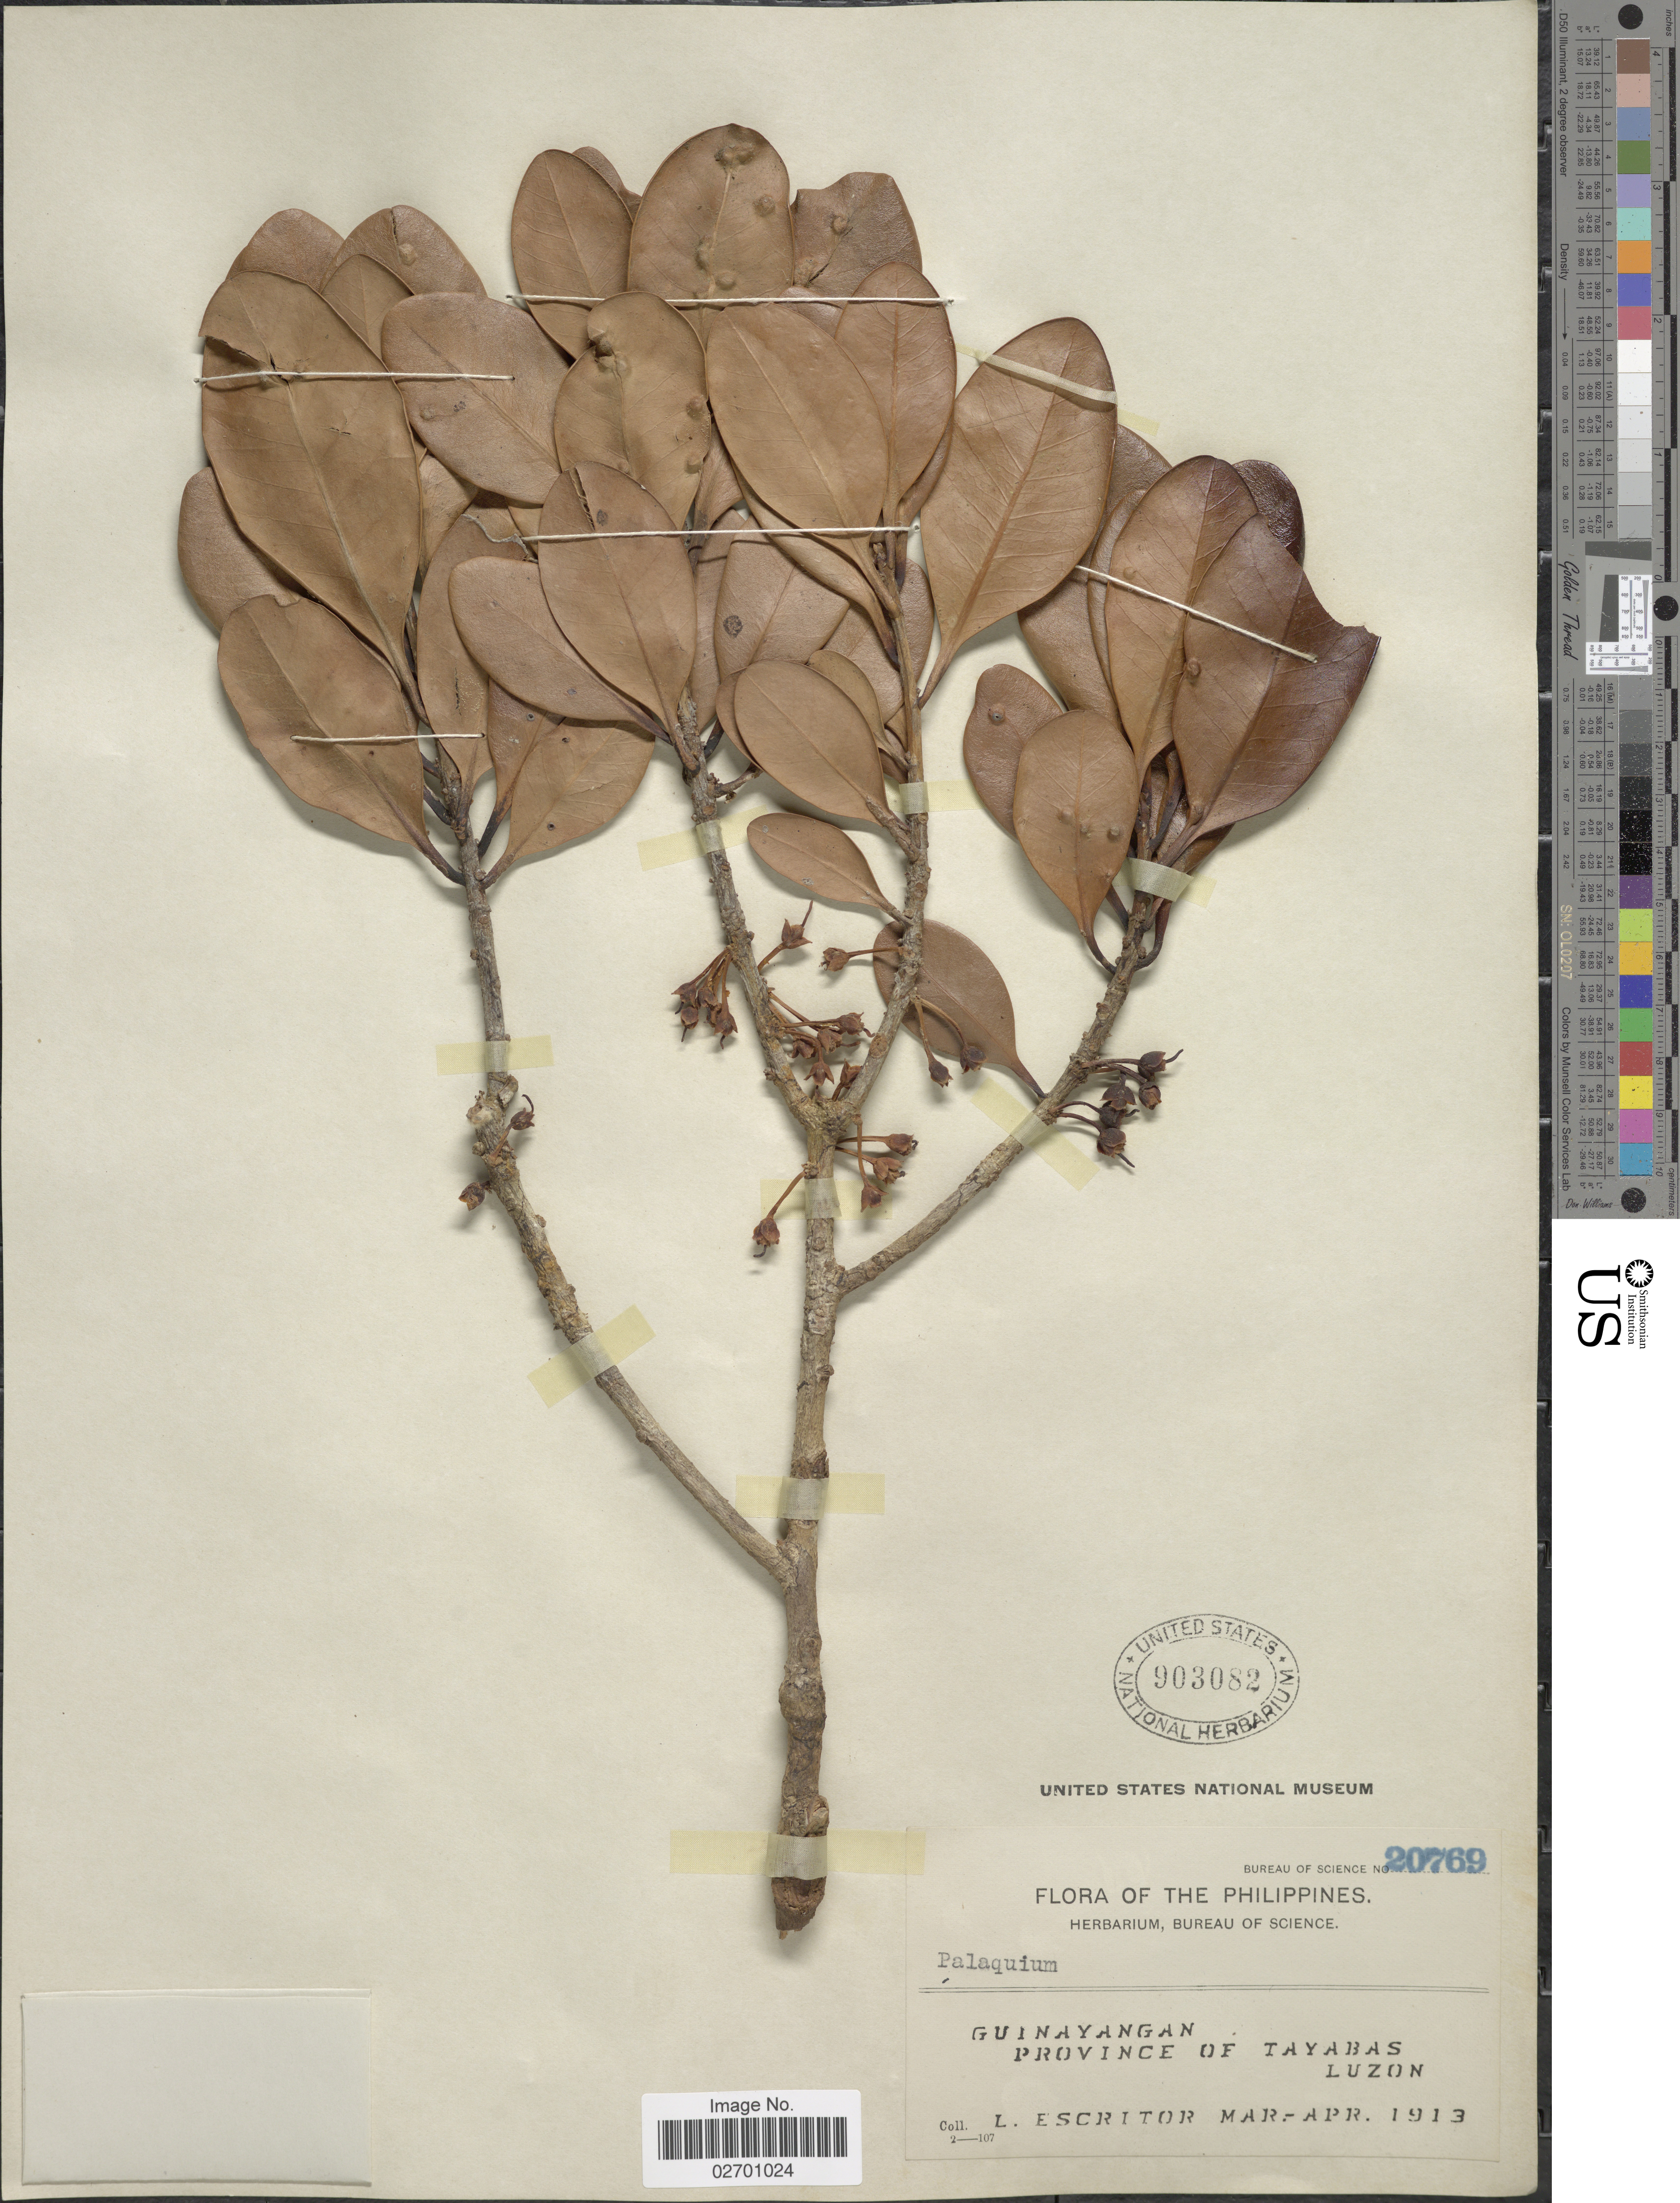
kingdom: Plantae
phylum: Tracheophyta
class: Magnoliopsida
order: Ericales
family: Sapotaceae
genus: Palaquium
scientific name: Palaquium sp.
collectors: L. Escritor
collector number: Bureau of Science 20769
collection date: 1913-03/1913-04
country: Philippines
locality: Guinayangan, Province of Tayabas, Luzon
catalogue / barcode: US 903082